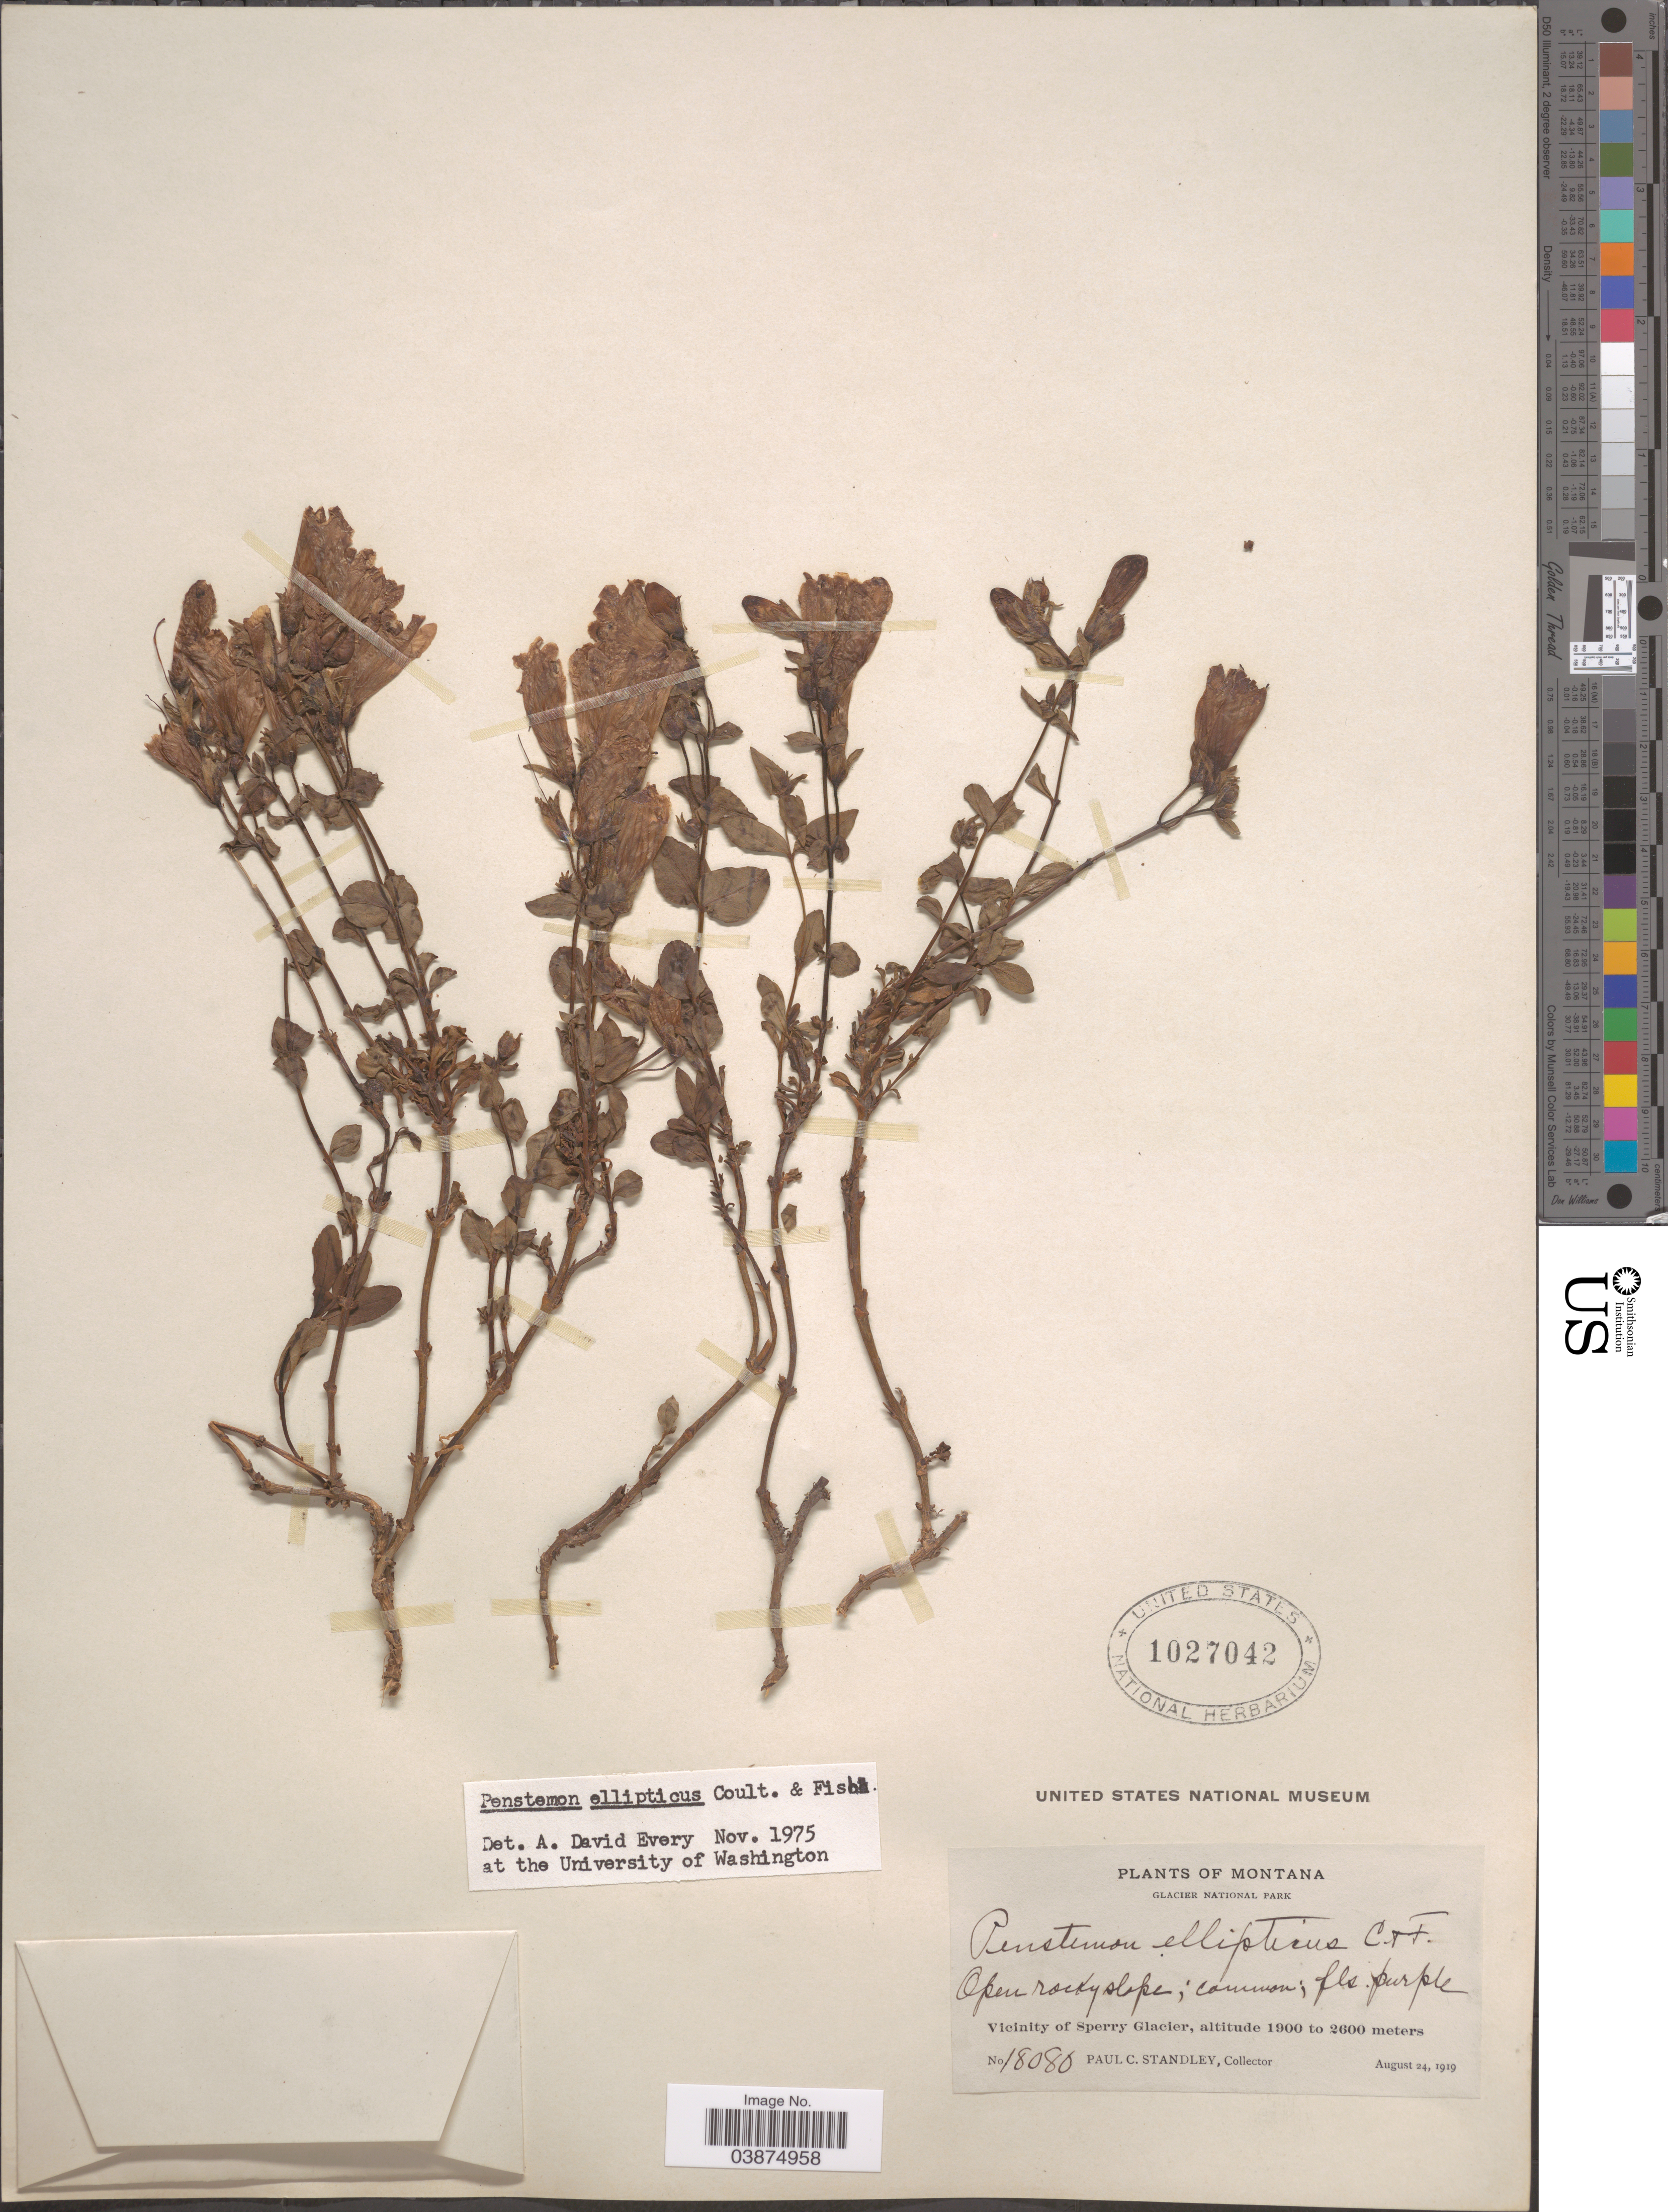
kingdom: Plantae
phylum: Tracheophyta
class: Magnoliopsida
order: Lamiales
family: Plantaginaceae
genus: Penstemon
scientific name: Penstemon ellipticus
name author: Greene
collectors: P. C. Standley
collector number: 18086*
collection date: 1919-08-24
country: United States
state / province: Montana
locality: Glacier National Park. Vicinity of Sperry Glacier.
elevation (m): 1900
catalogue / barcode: US 1027042